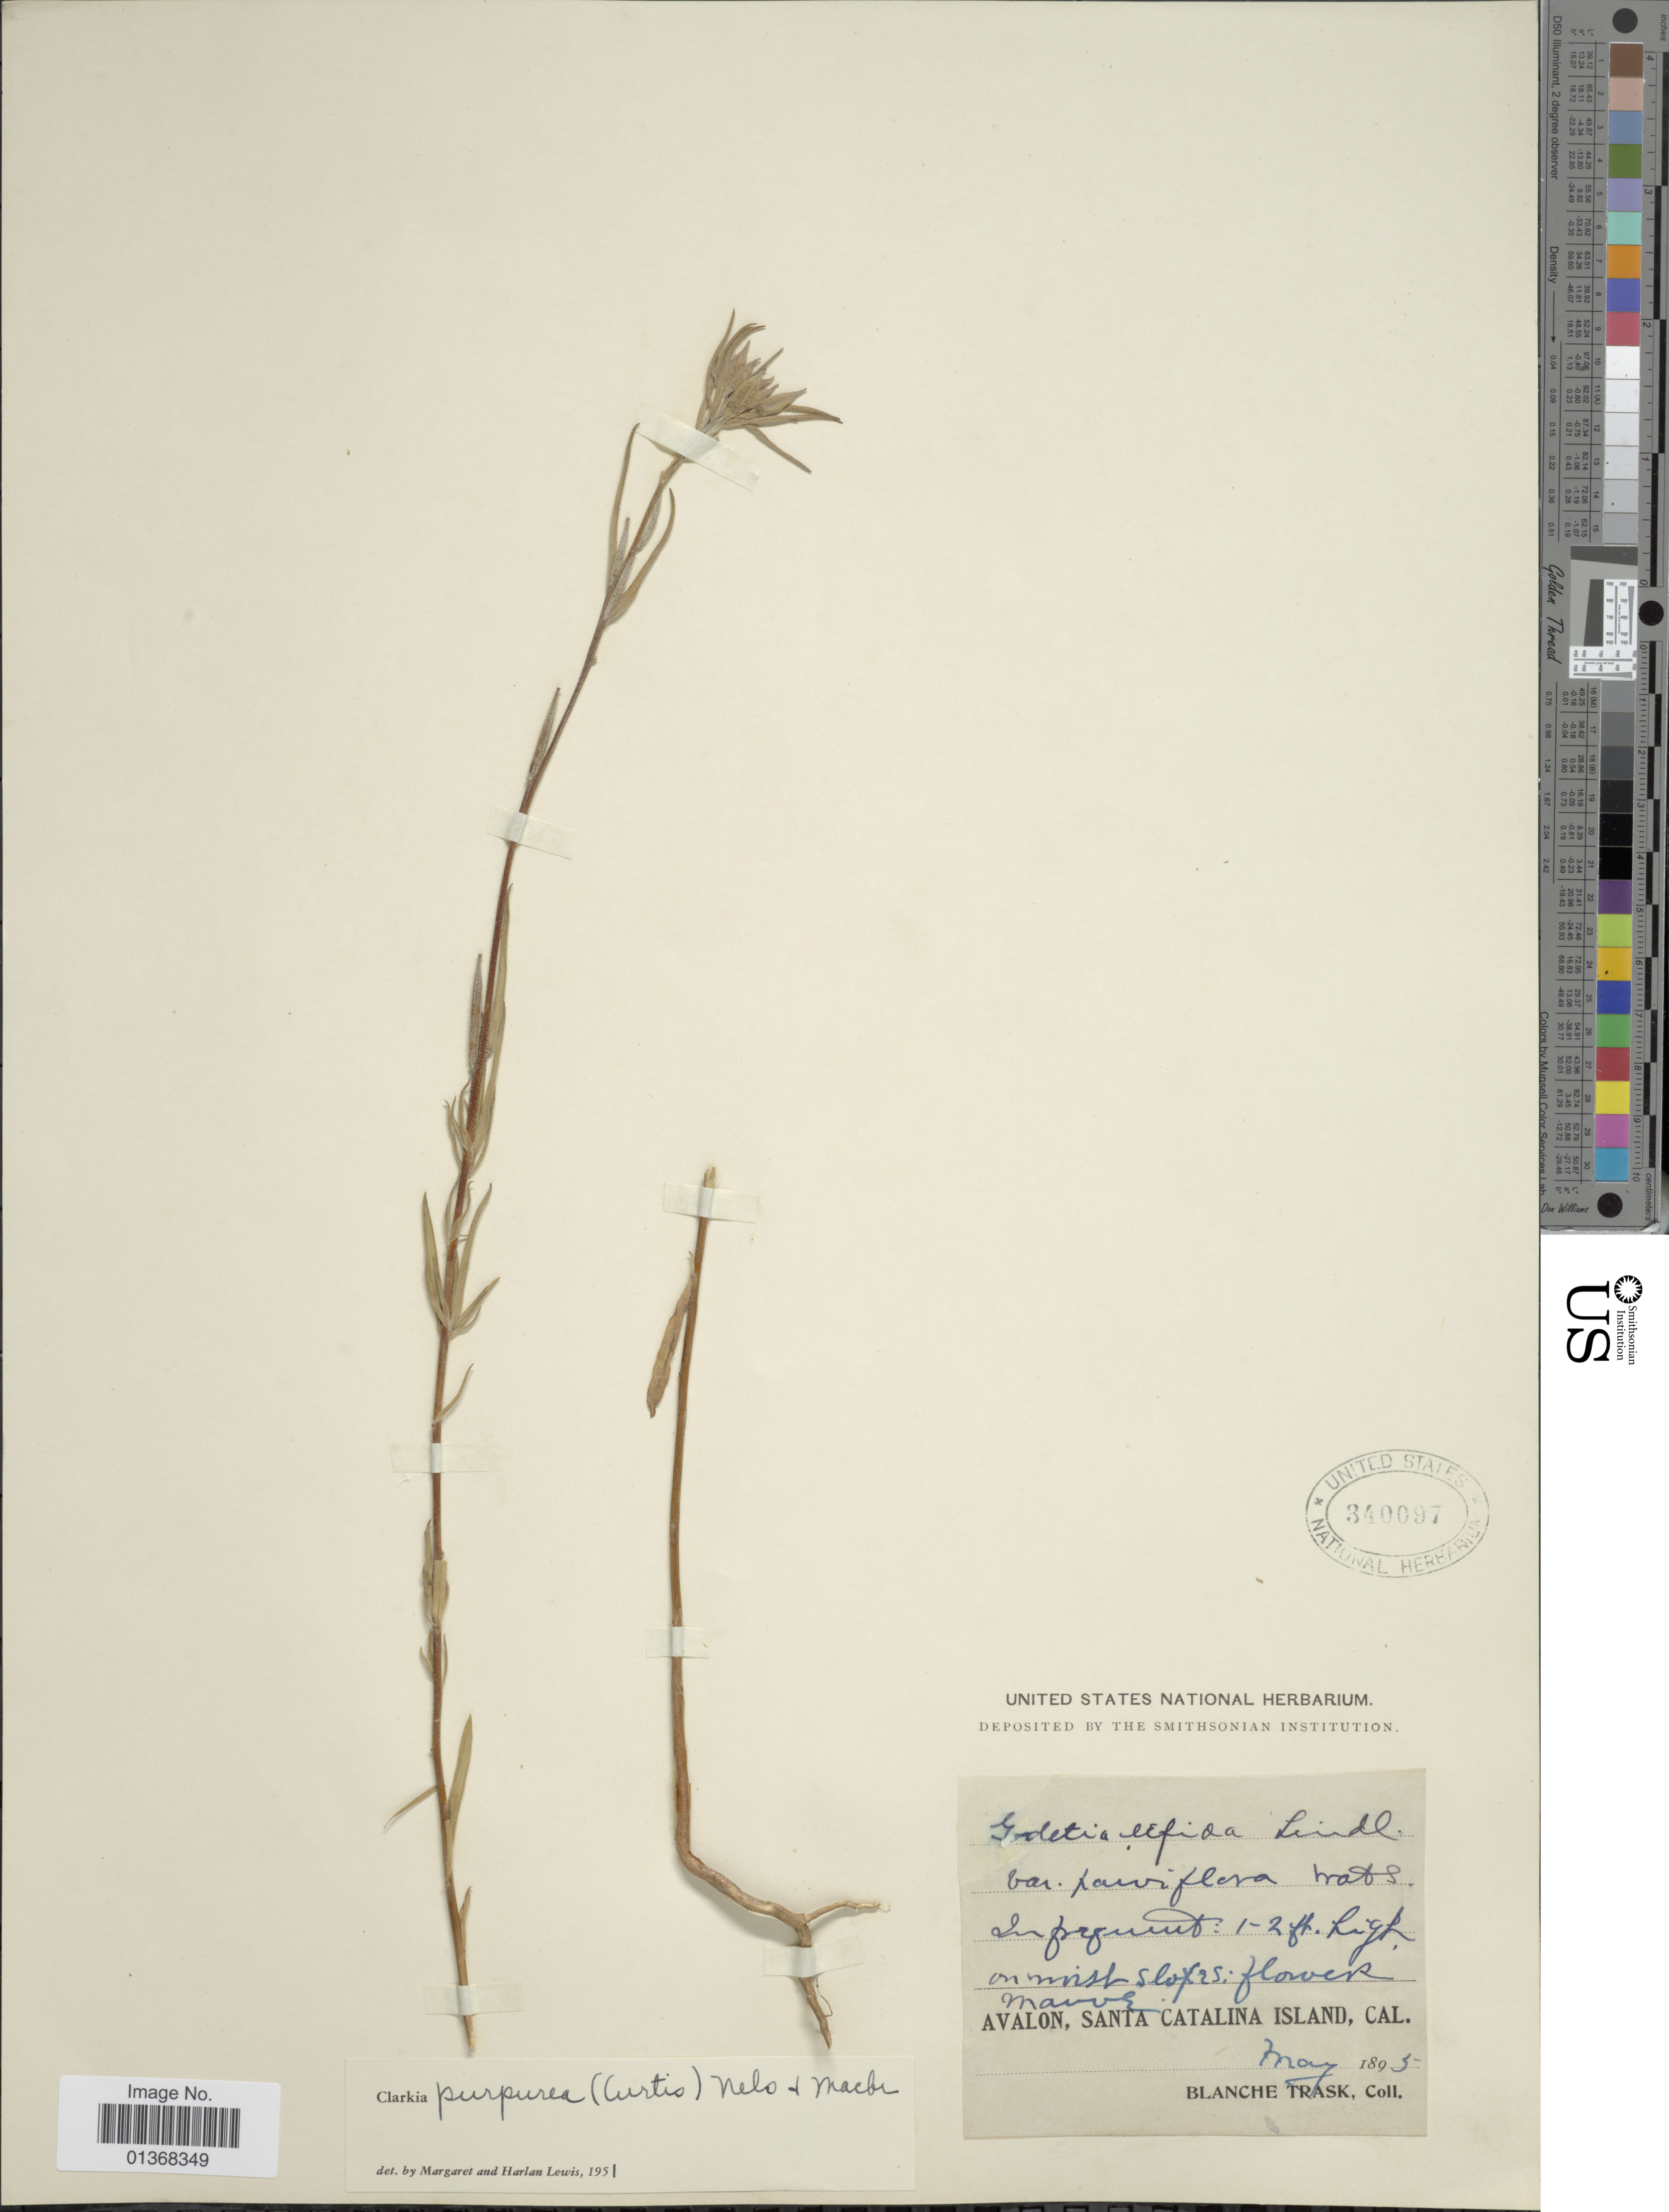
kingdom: Plantae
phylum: Tracheophyta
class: Magnoliopsida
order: Myrtales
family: Onagraceae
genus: Clarkia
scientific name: Clarkia purpurea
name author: (Curtis) A. Nelson & J.F. Macbr.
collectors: B. Trask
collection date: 1895-05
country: United States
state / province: California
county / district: Los Angeles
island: Santa Catalina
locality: Avalon, Santa Catalina Island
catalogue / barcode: US 340097